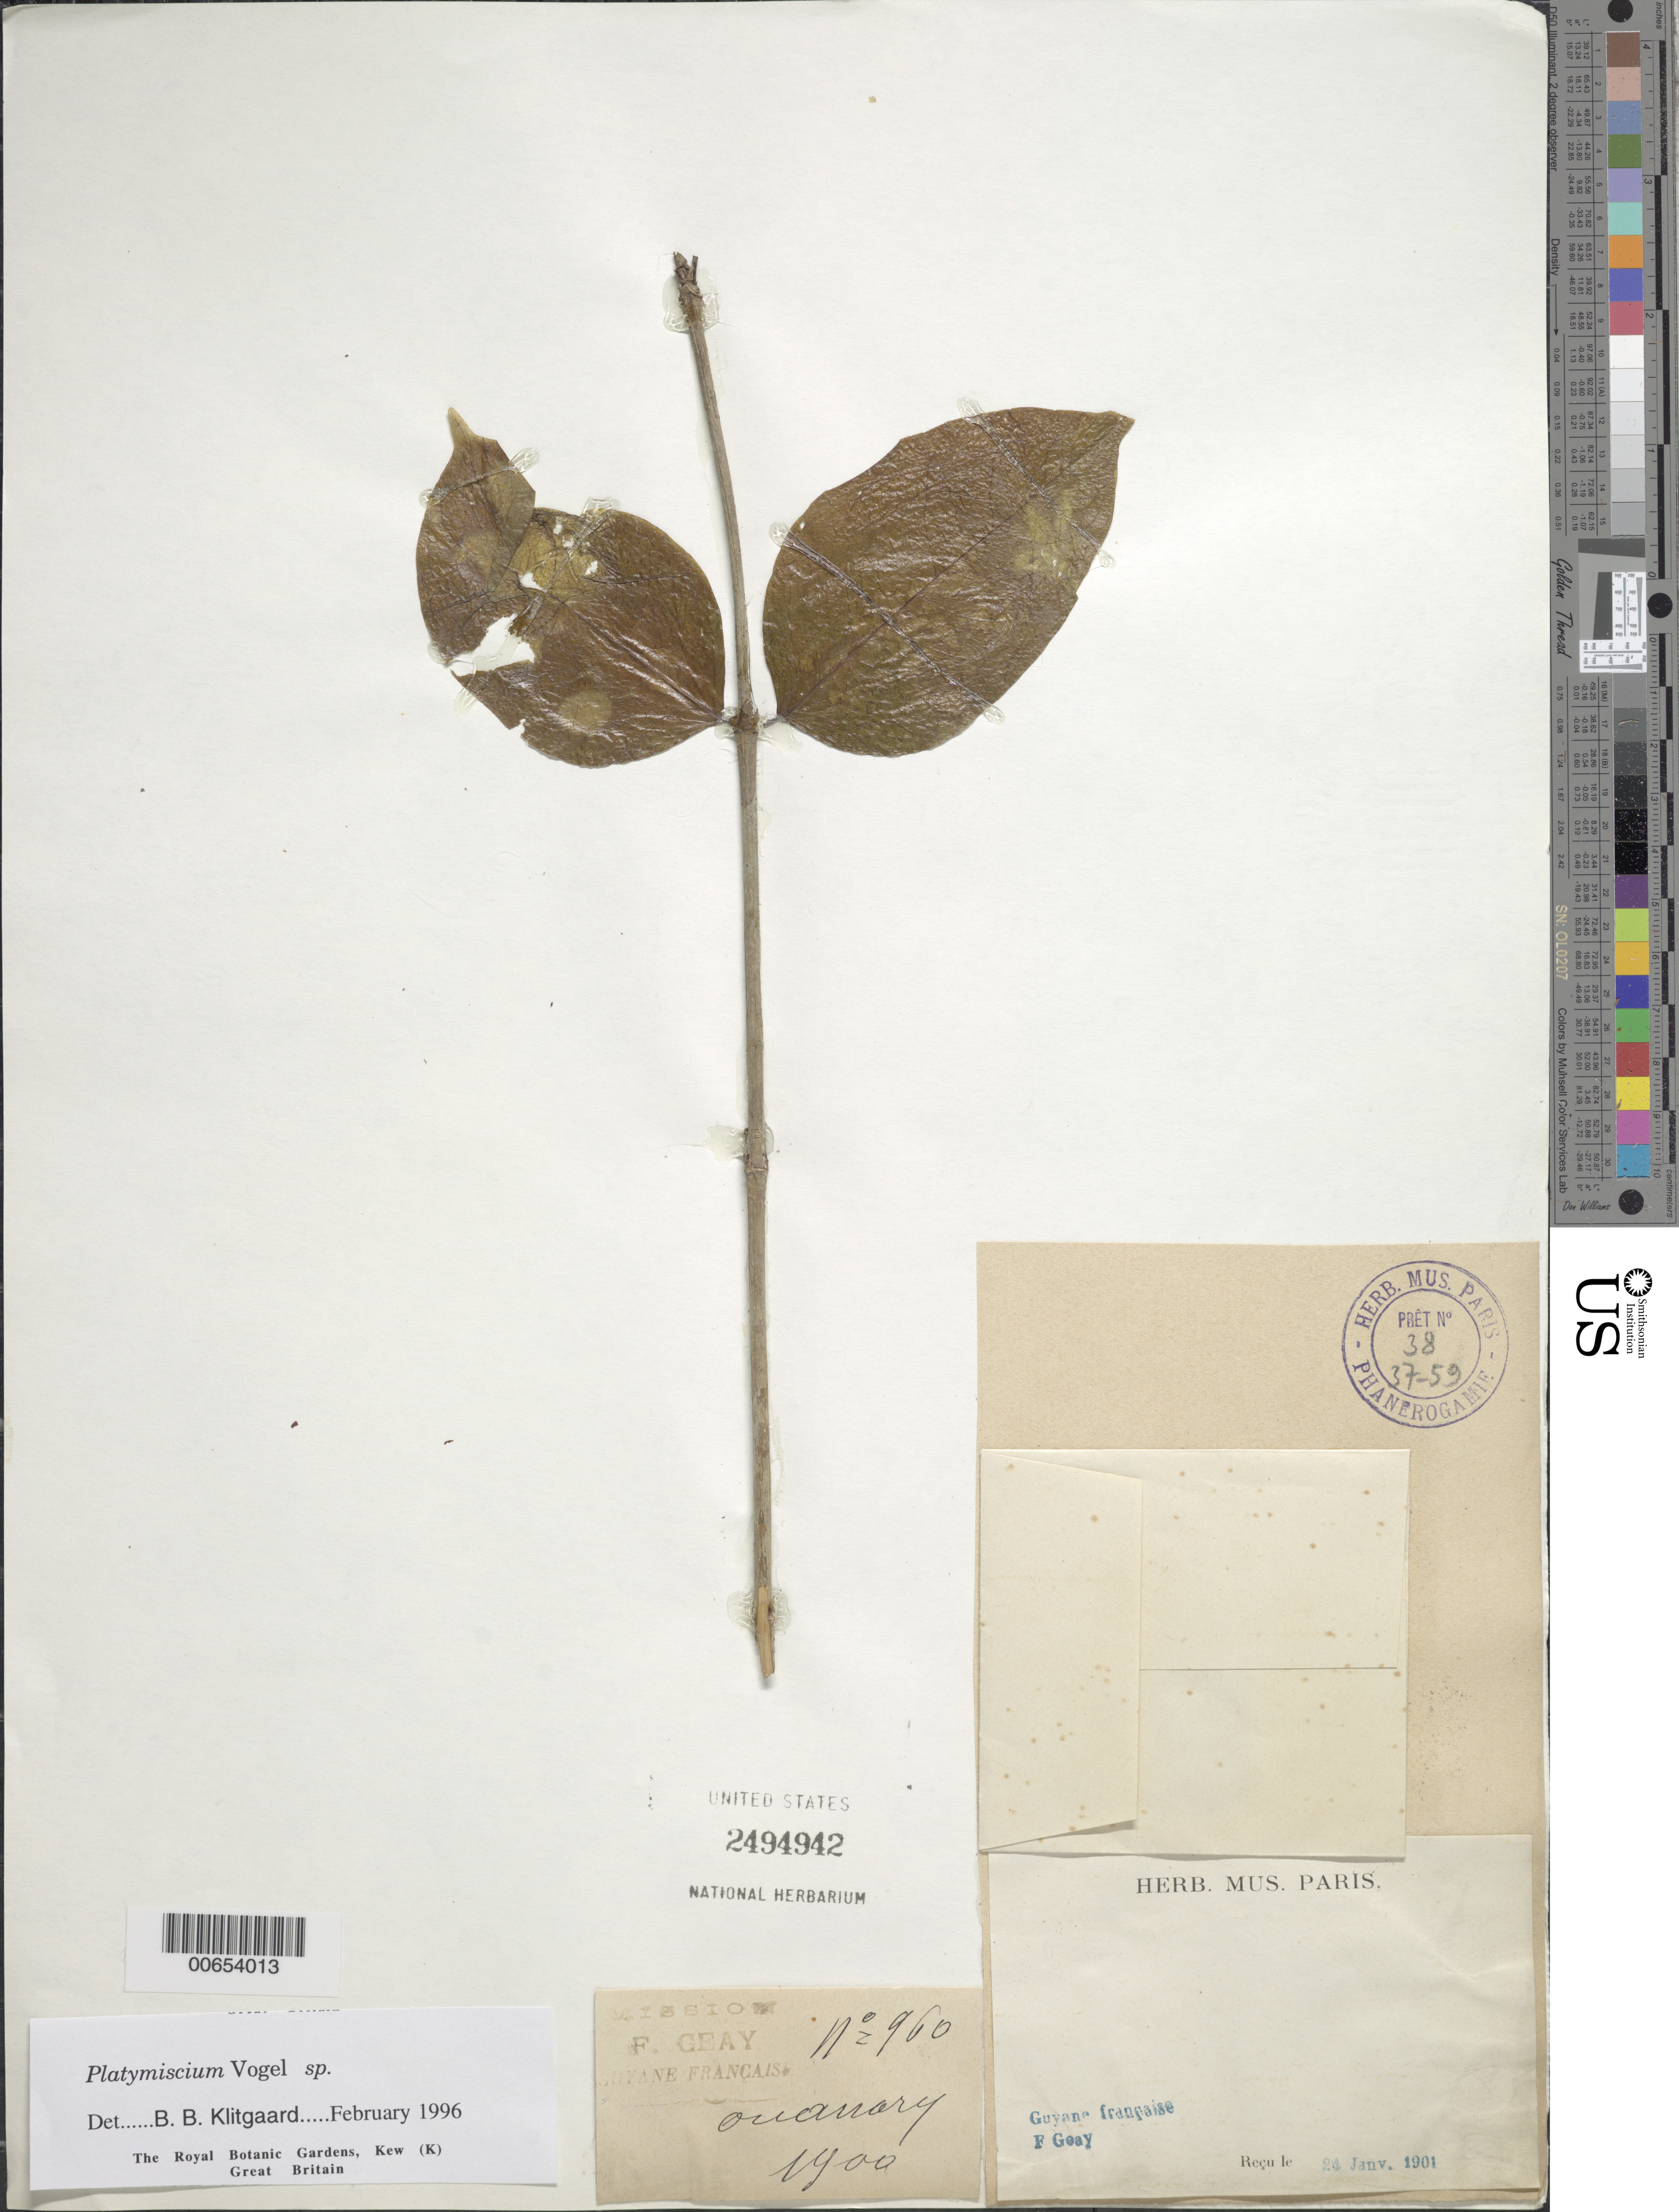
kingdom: Plantae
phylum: Tracheophyta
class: Magnoliopsida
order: Fabales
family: Fabaceae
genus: Platymiscium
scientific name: Platymiscium sp.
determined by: Klitgaard, B. B.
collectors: F. Geay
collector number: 960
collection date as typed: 1900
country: French Guiana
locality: Ouanary [?]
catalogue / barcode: US 2494942